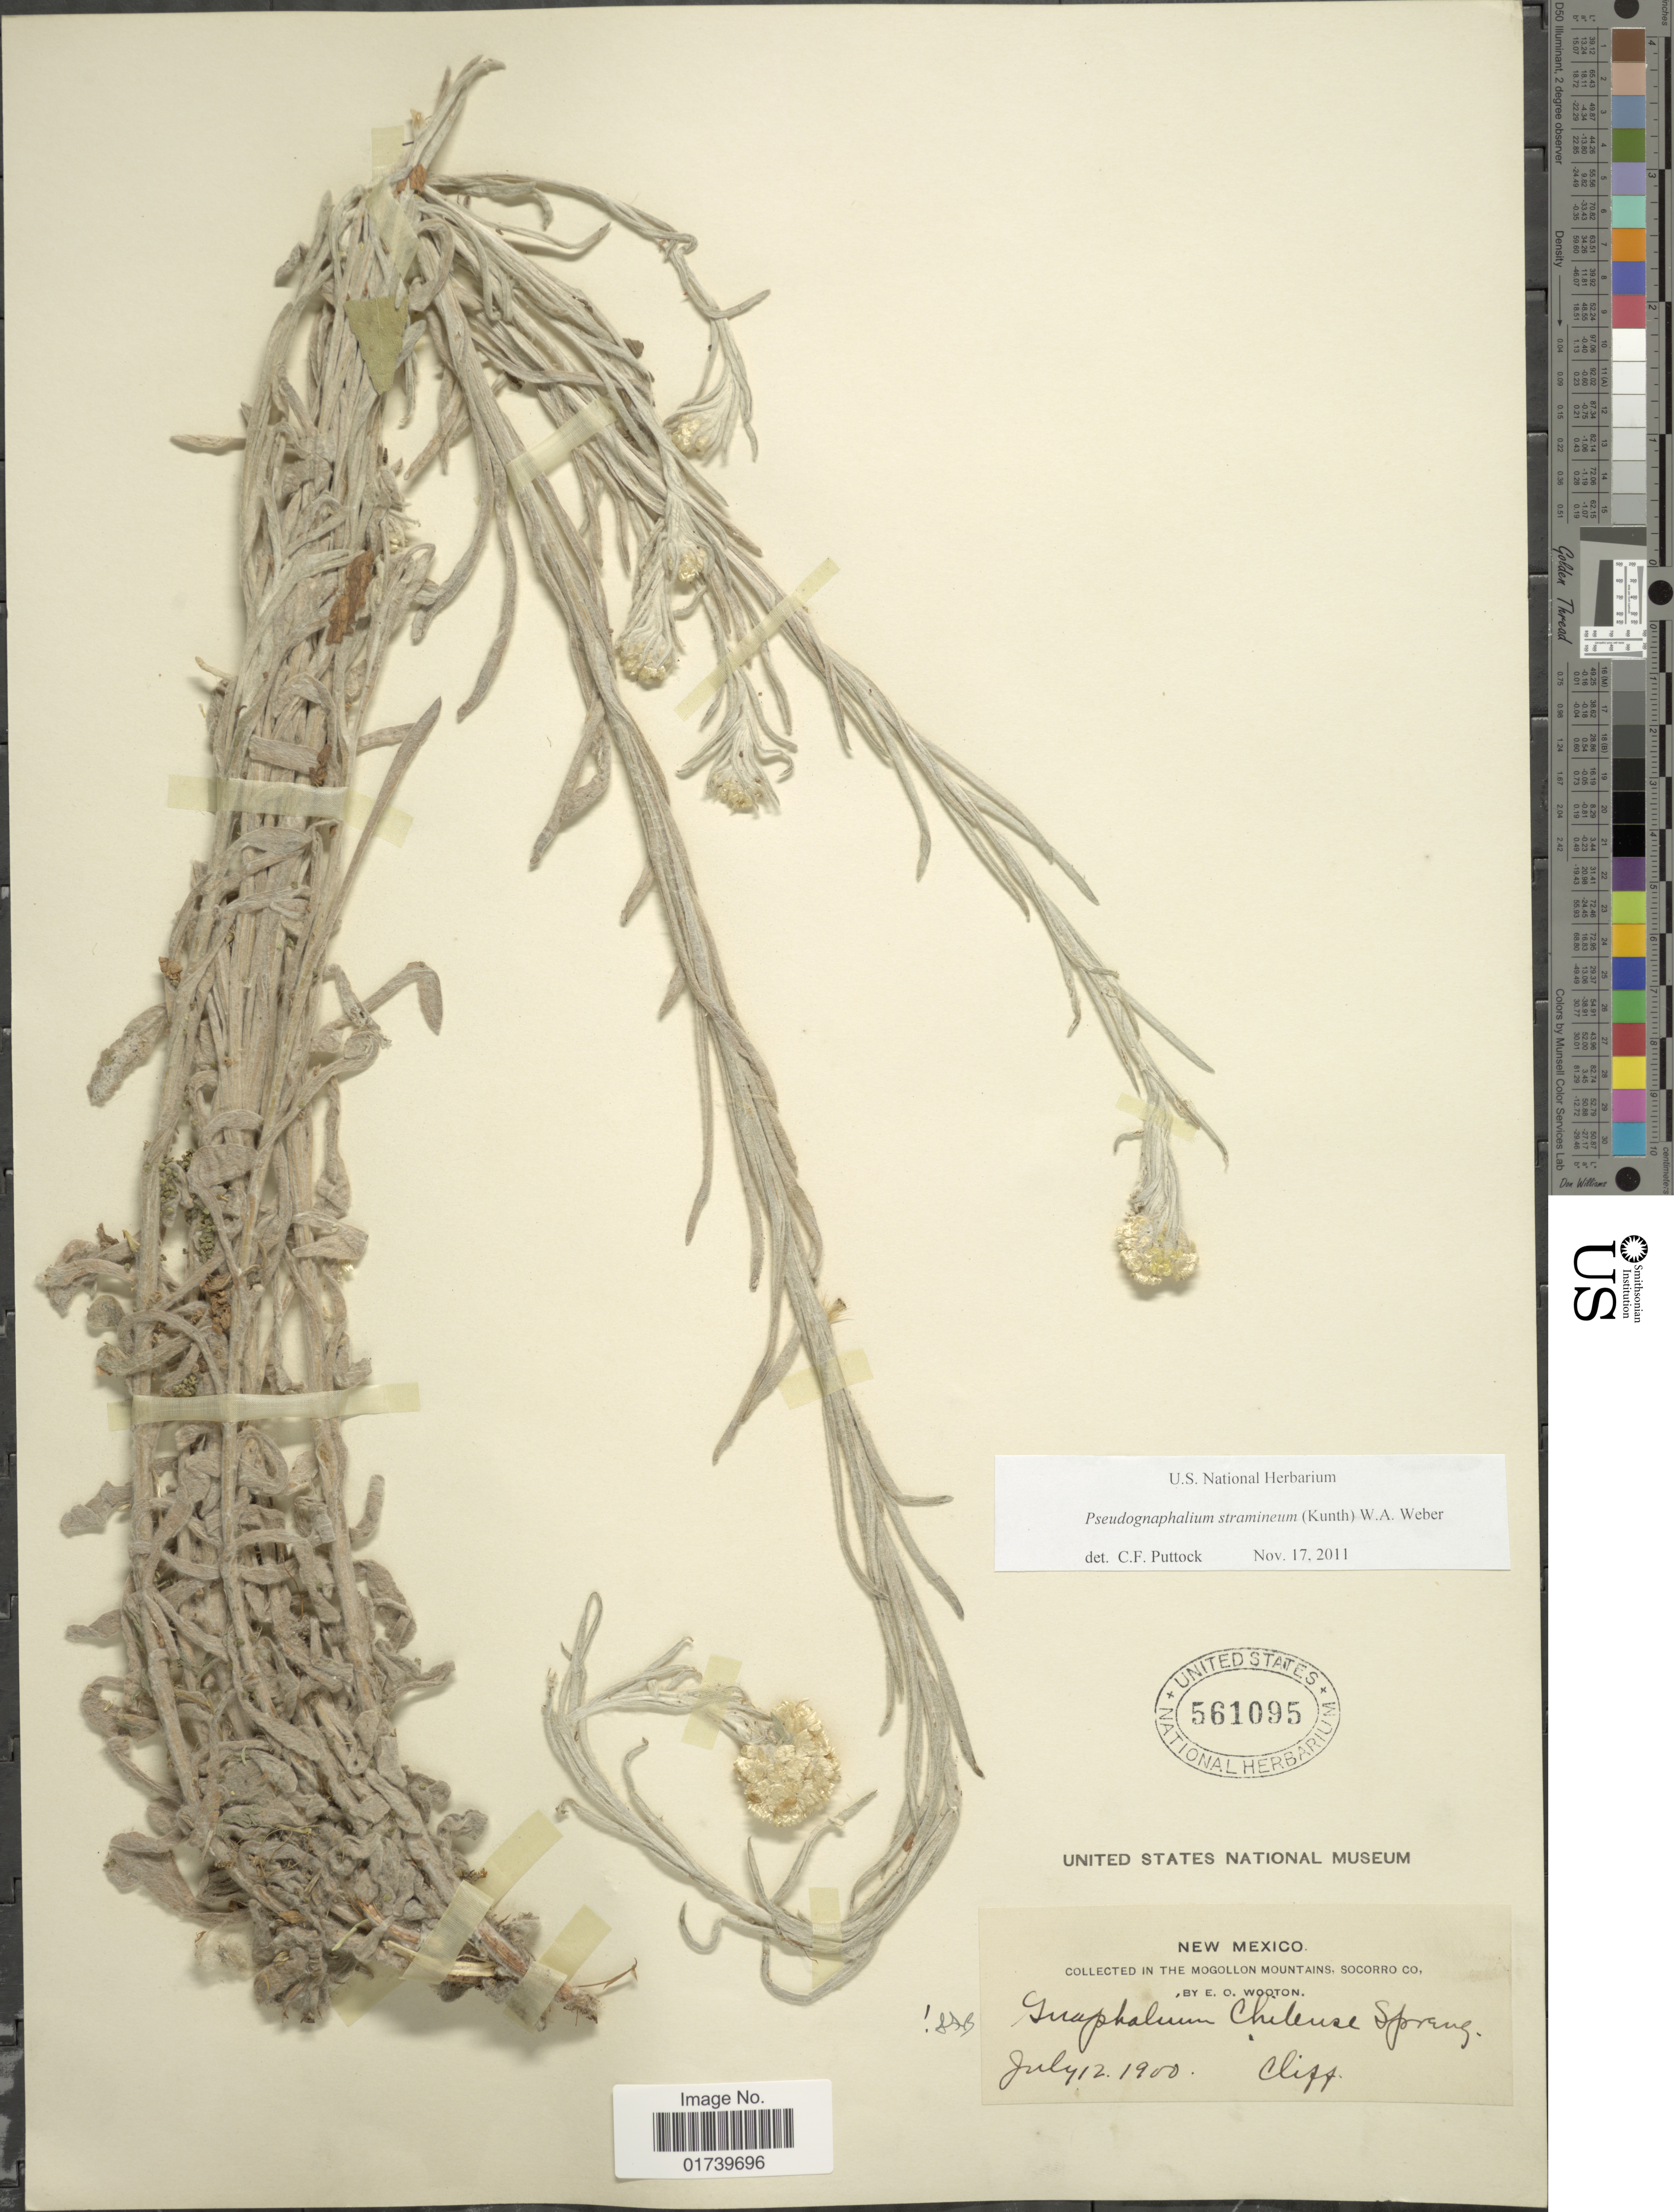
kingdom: Plantae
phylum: Tracheophyta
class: Magnoliopsida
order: Asterales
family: Asteraceae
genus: Pseudognaphalium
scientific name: Pseudognaphalium stramineum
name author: (Kunth) Anderb.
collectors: E. O. Wooton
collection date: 1900-07-12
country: United States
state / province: New Mexico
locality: Cliff.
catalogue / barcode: US 561095